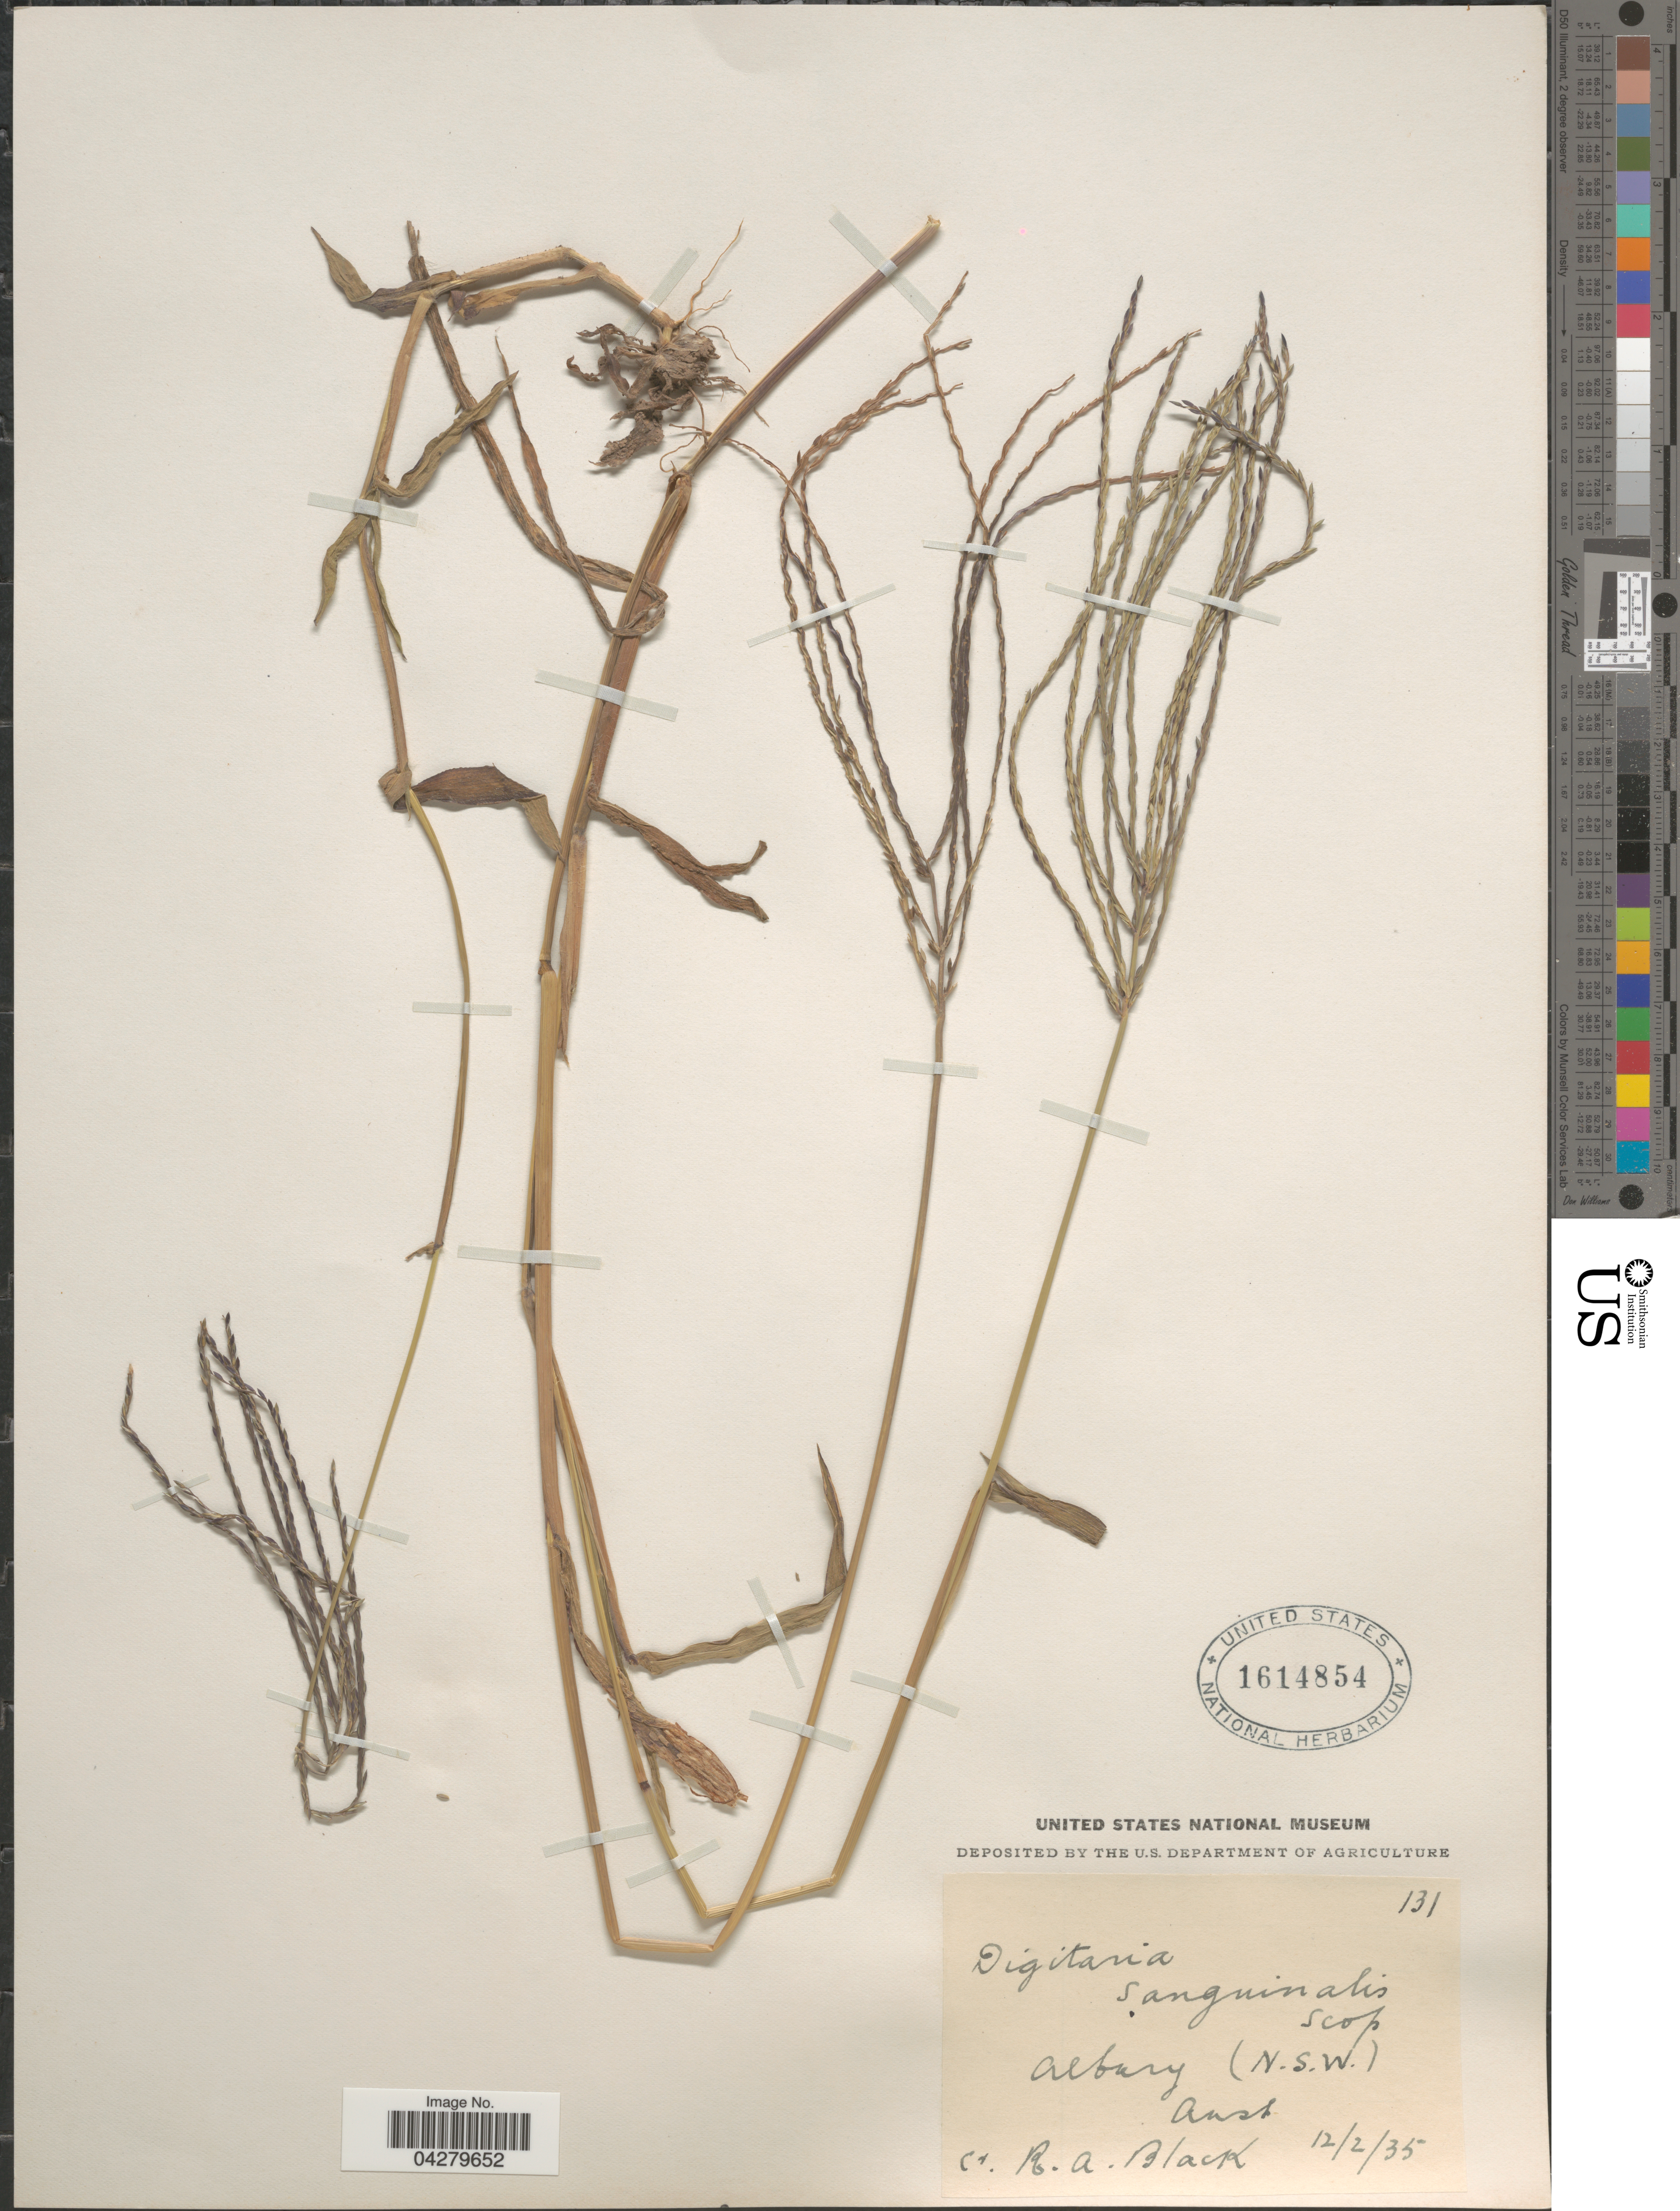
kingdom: Plantae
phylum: Tracheophyta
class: Liliopsida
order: Poales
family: Poaceae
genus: Digitaria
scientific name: Digitaria sanguinalis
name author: (L.) Scop.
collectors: R. A. Black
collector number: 131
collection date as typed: Transcribed d/m/y: 12/2/35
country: Australia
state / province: New South Wales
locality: Albury (N.S.W.).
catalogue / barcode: US 1614854